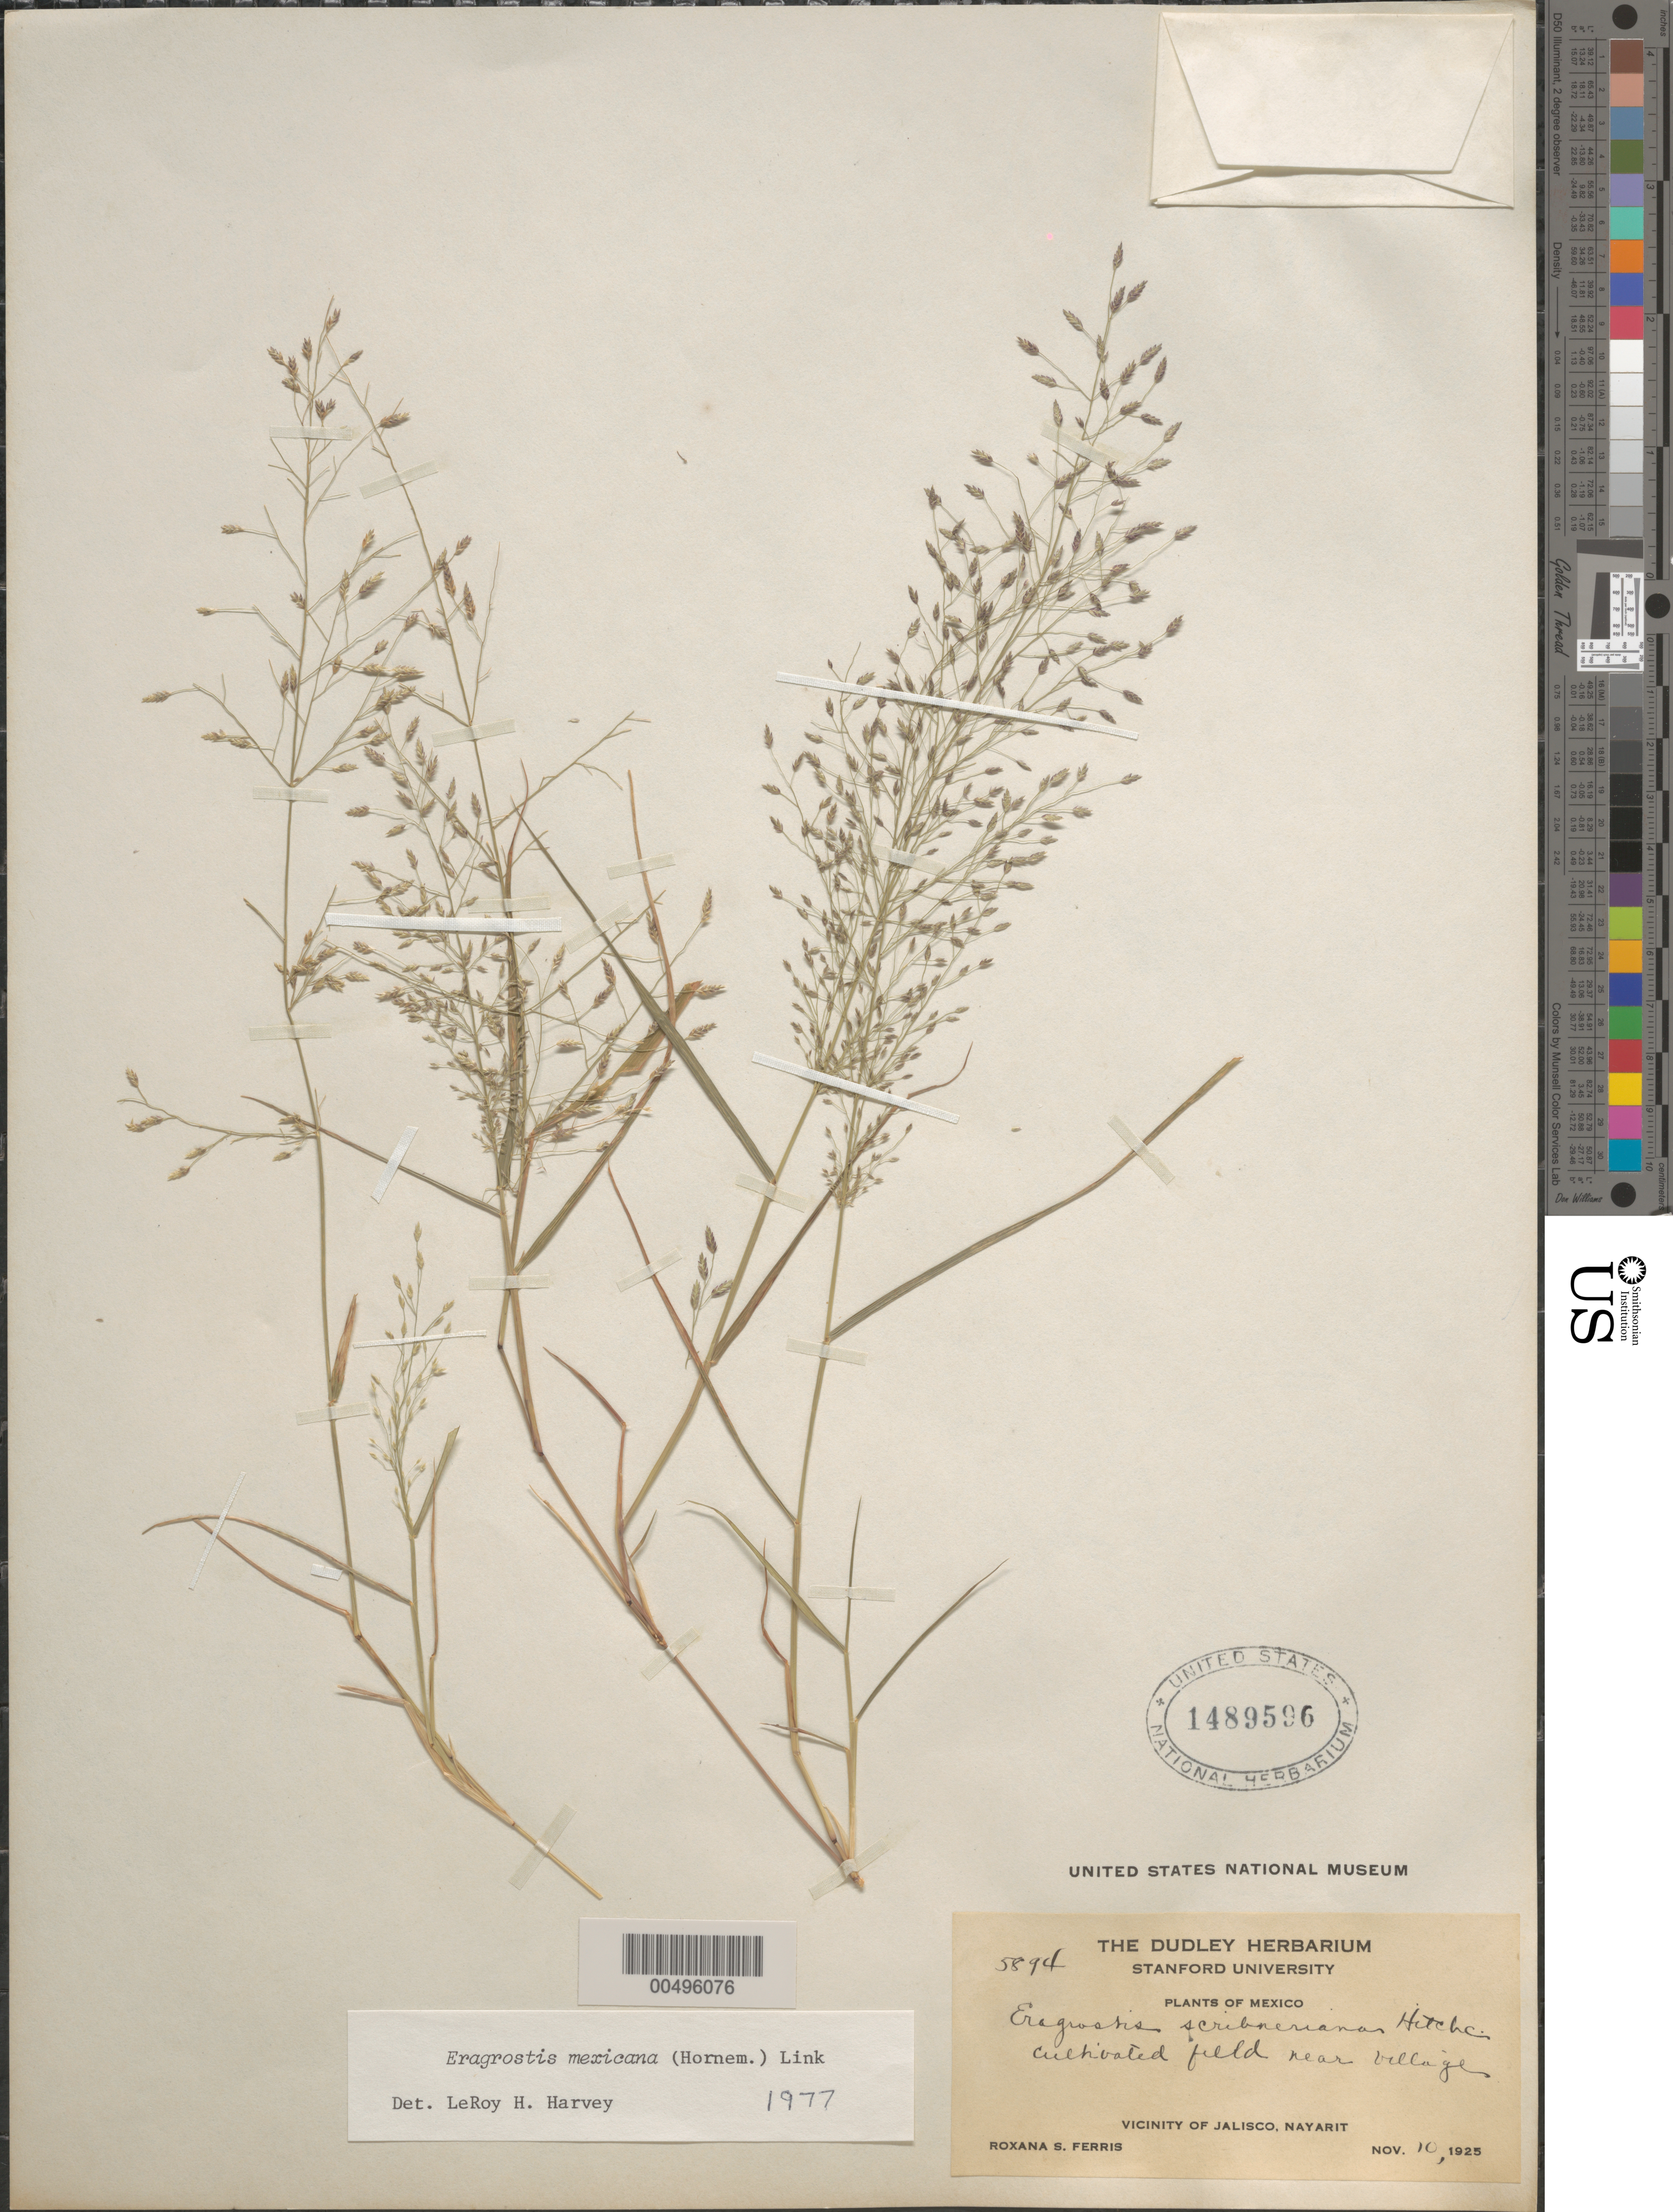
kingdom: Plantae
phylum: Tracheophyta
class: Liliopsida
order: Poales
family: Poaceae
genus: Eragrostis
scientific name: Eragrostis mexicana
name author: (Hornem.) Link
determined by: Harvey, L. H.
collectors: R. S. Ferris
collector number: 5894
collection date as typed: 10 Nov 1925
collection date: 1925-11-10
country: Mexico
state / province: Nayarit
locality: Vicinity of Jalisco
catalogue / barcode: US 1489596